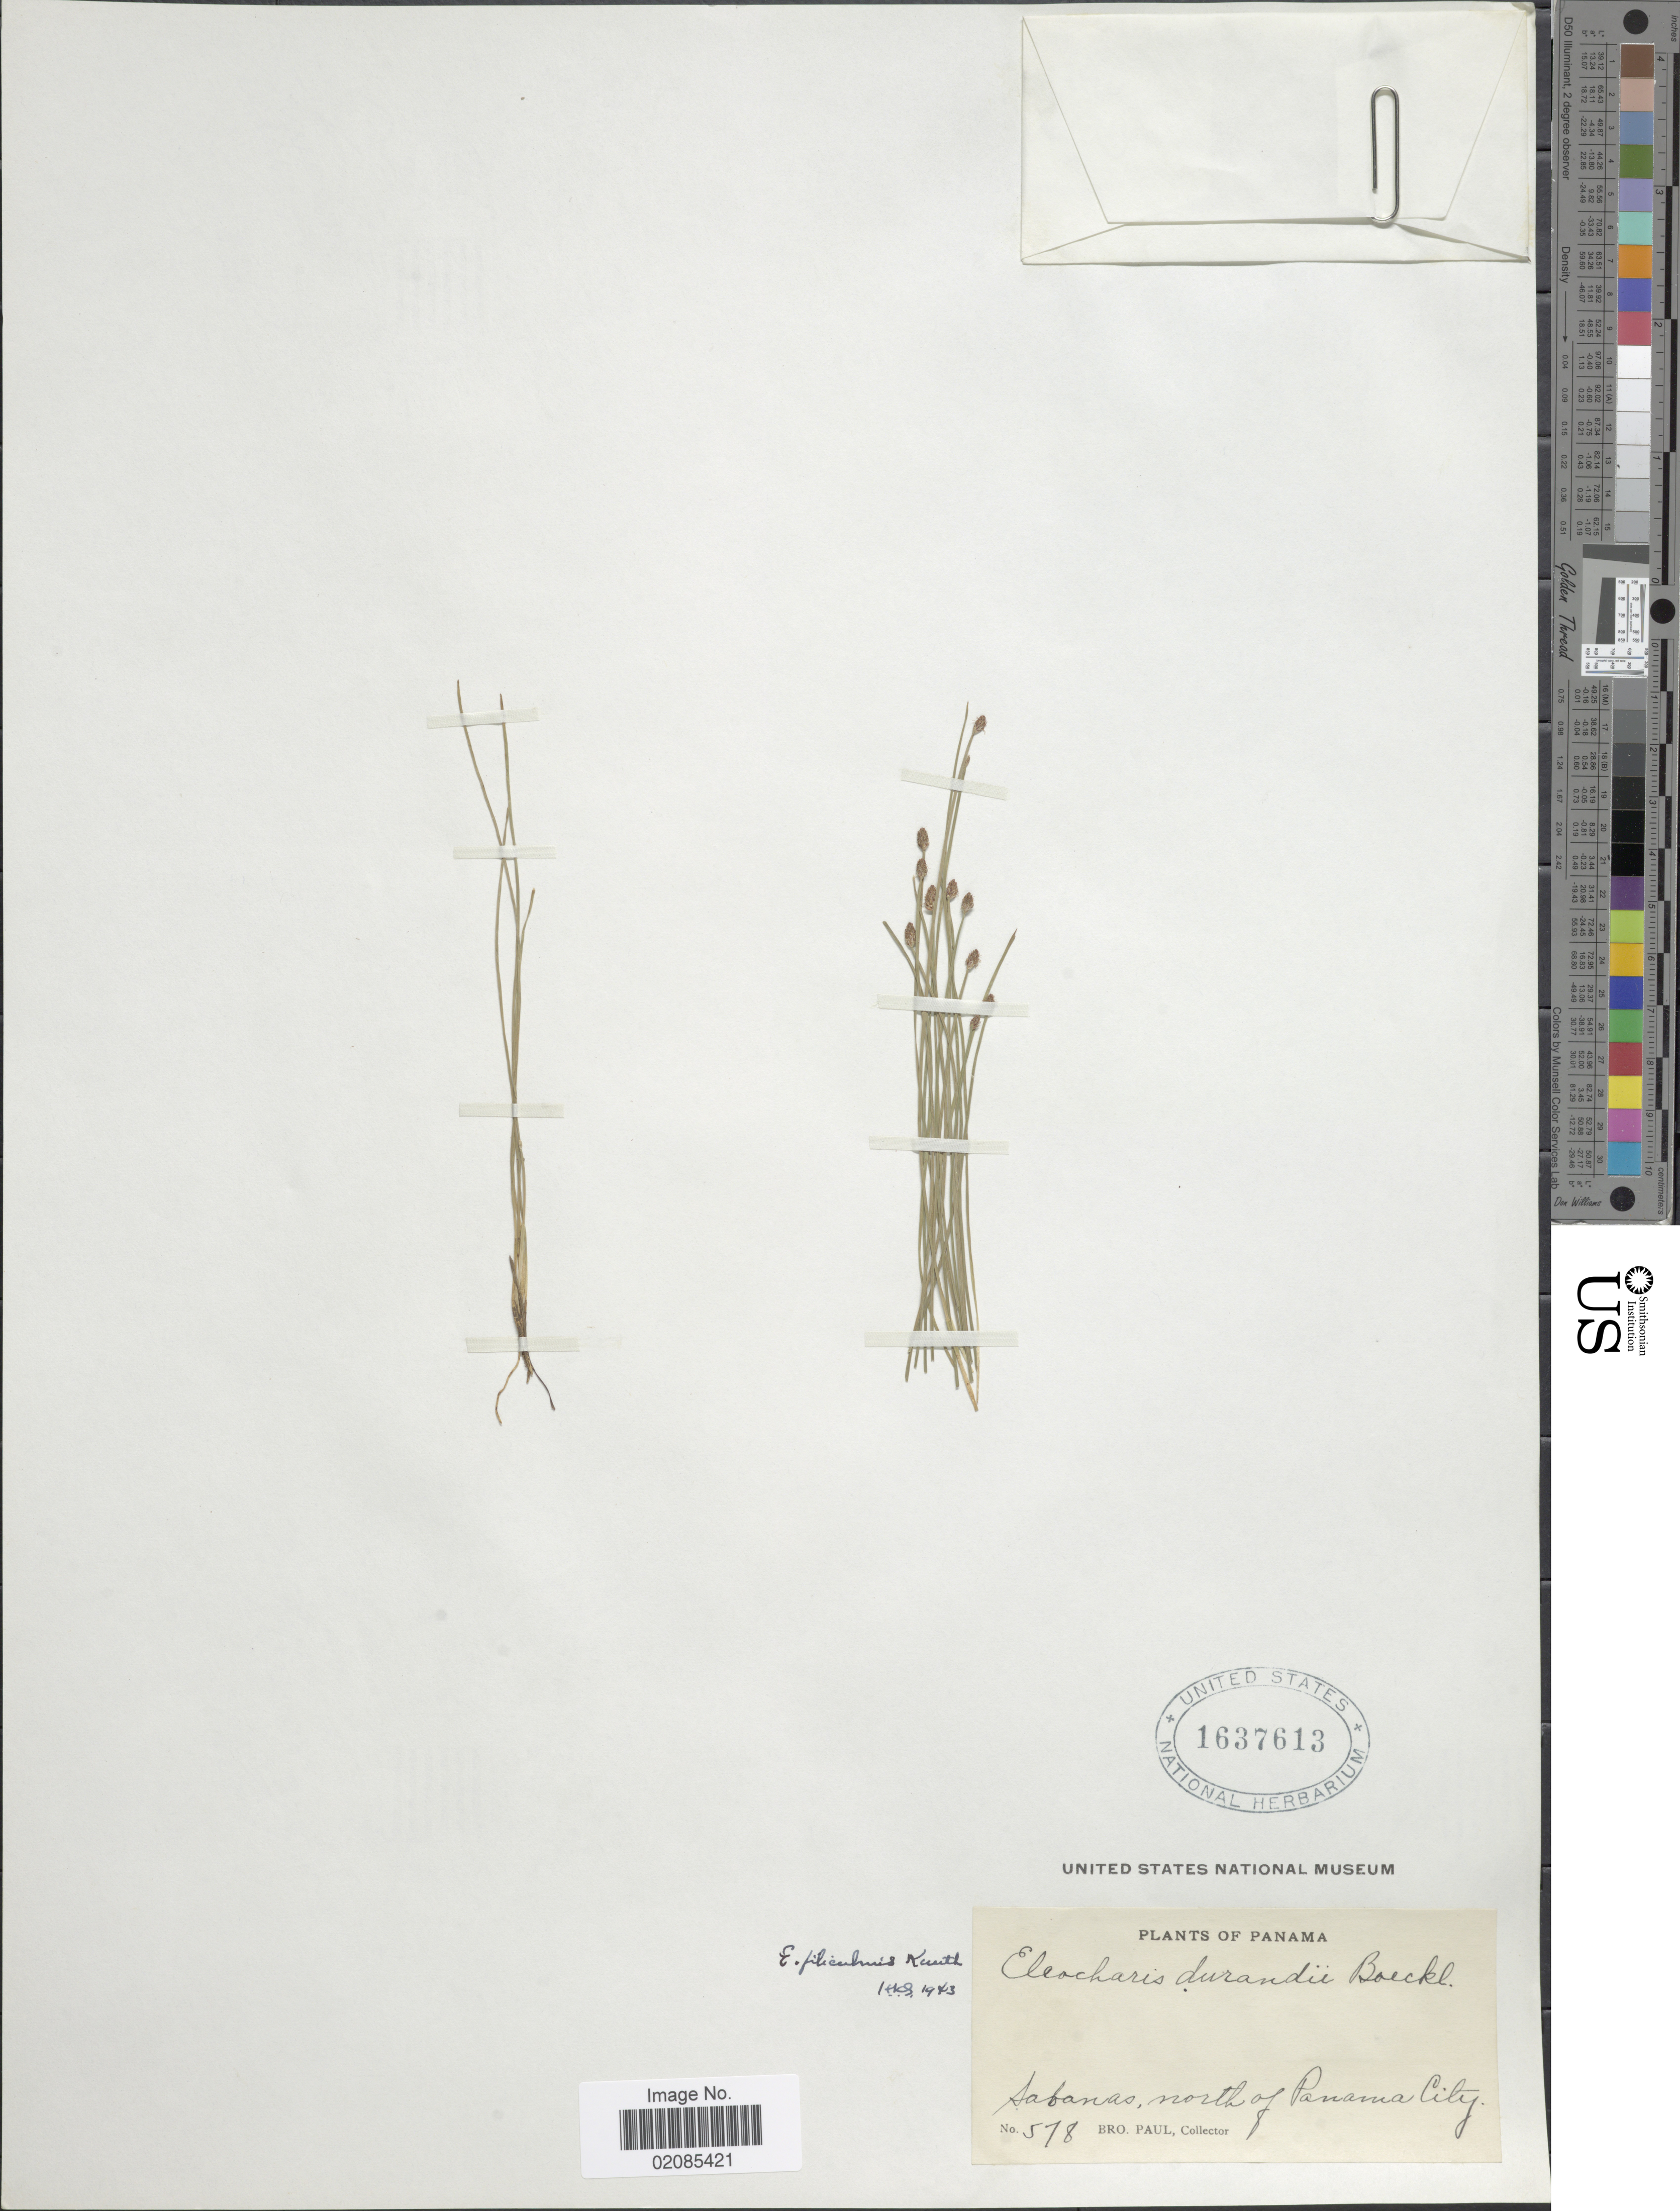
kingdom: Plantae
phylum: Tracheophyta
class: Liliopsida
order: Poales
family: Cyperaceae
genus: Eleocharis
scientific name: Eleocharis filiculmis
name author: Kunth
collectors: B. Paul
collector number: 578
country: Panama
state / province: Panamá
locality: Sabanas, north of Panama City.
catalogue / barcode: US 1637613